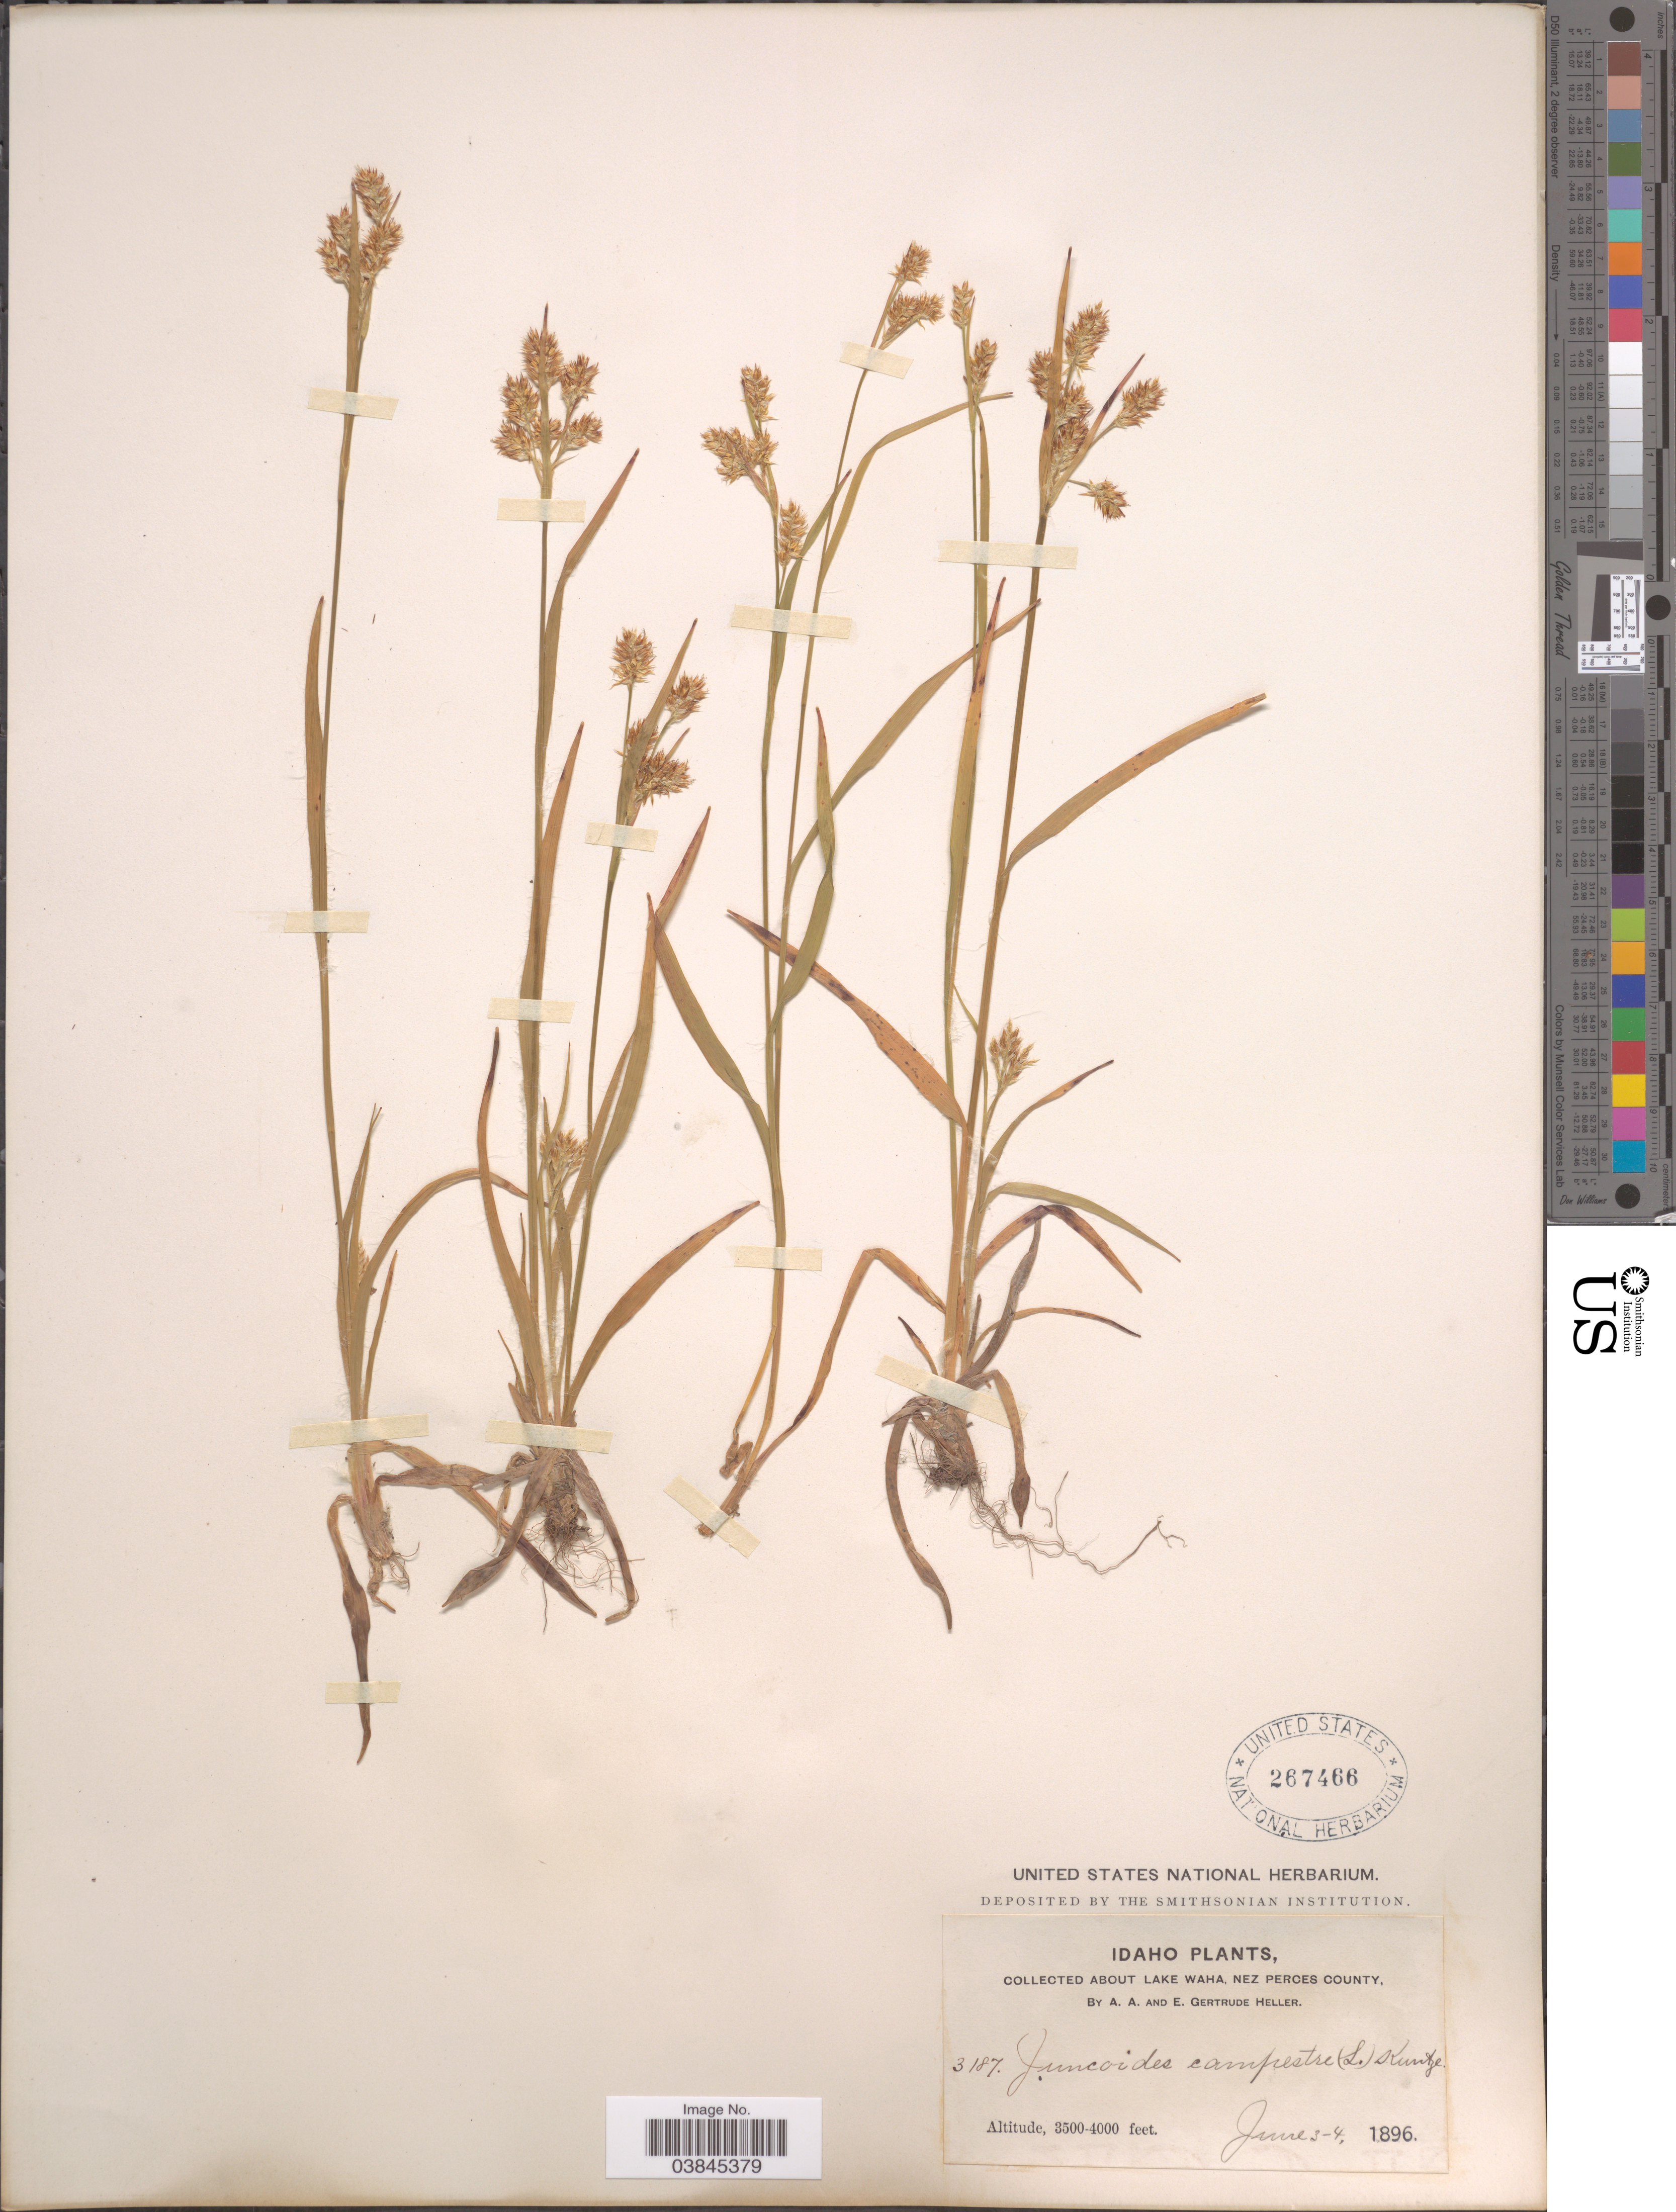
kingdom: Plantae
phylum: Tracheophyta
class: Liliopsida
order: Poales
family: Juncaceae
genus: Luzula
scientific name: Luzula campestris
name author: (L.) DC.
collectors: A. A. Heller & E. G. Heller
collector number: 3187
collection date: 1896-06-03/1896-06-04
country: United States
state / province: Idaho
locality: About Lake Waha, Nez Perces County.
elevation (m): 1067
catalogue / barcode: US 267466